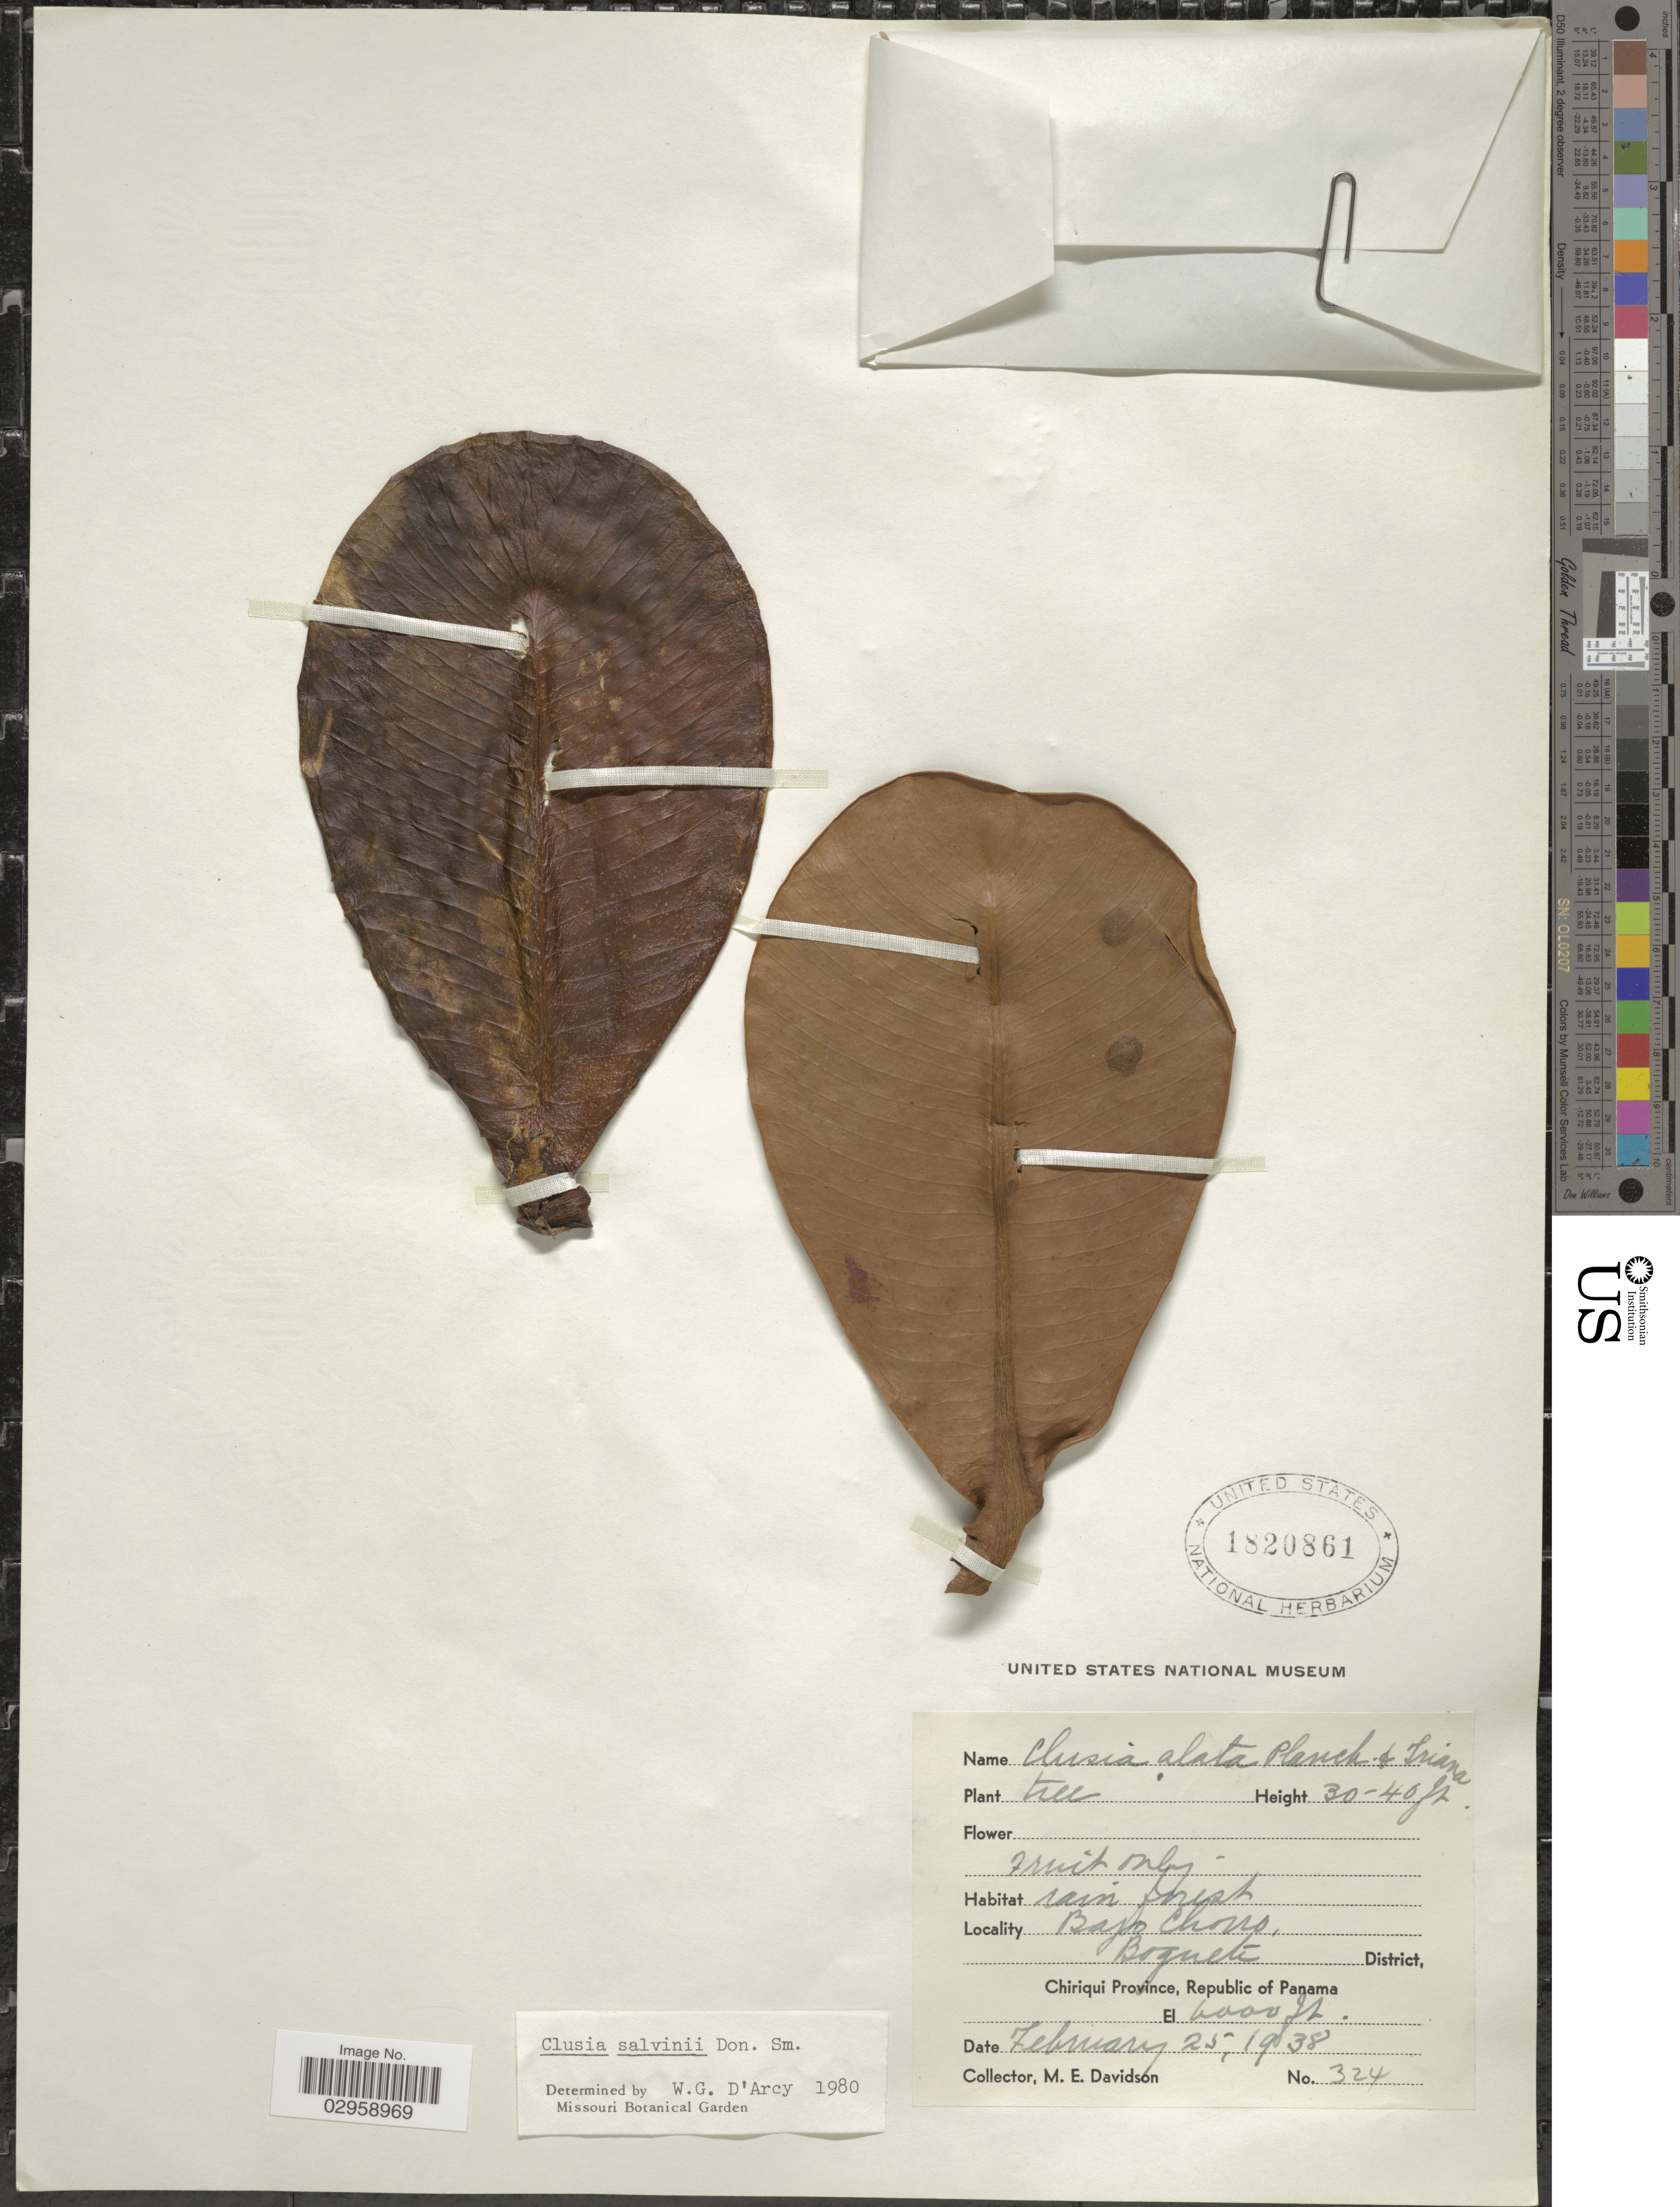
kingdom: Plantae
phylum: Tracheophyta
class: Magnoliopsida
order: Malpighiales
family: Clusiaceae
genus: Clusia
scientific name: Clusia salvinii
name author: Donn. Sm.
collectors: M. E. Davidson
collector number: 324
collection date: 1938-02-25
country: Panama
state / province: Chiriqui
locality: Bajo Chono. Boquete District.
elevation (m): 1829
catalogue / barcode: US 1820861